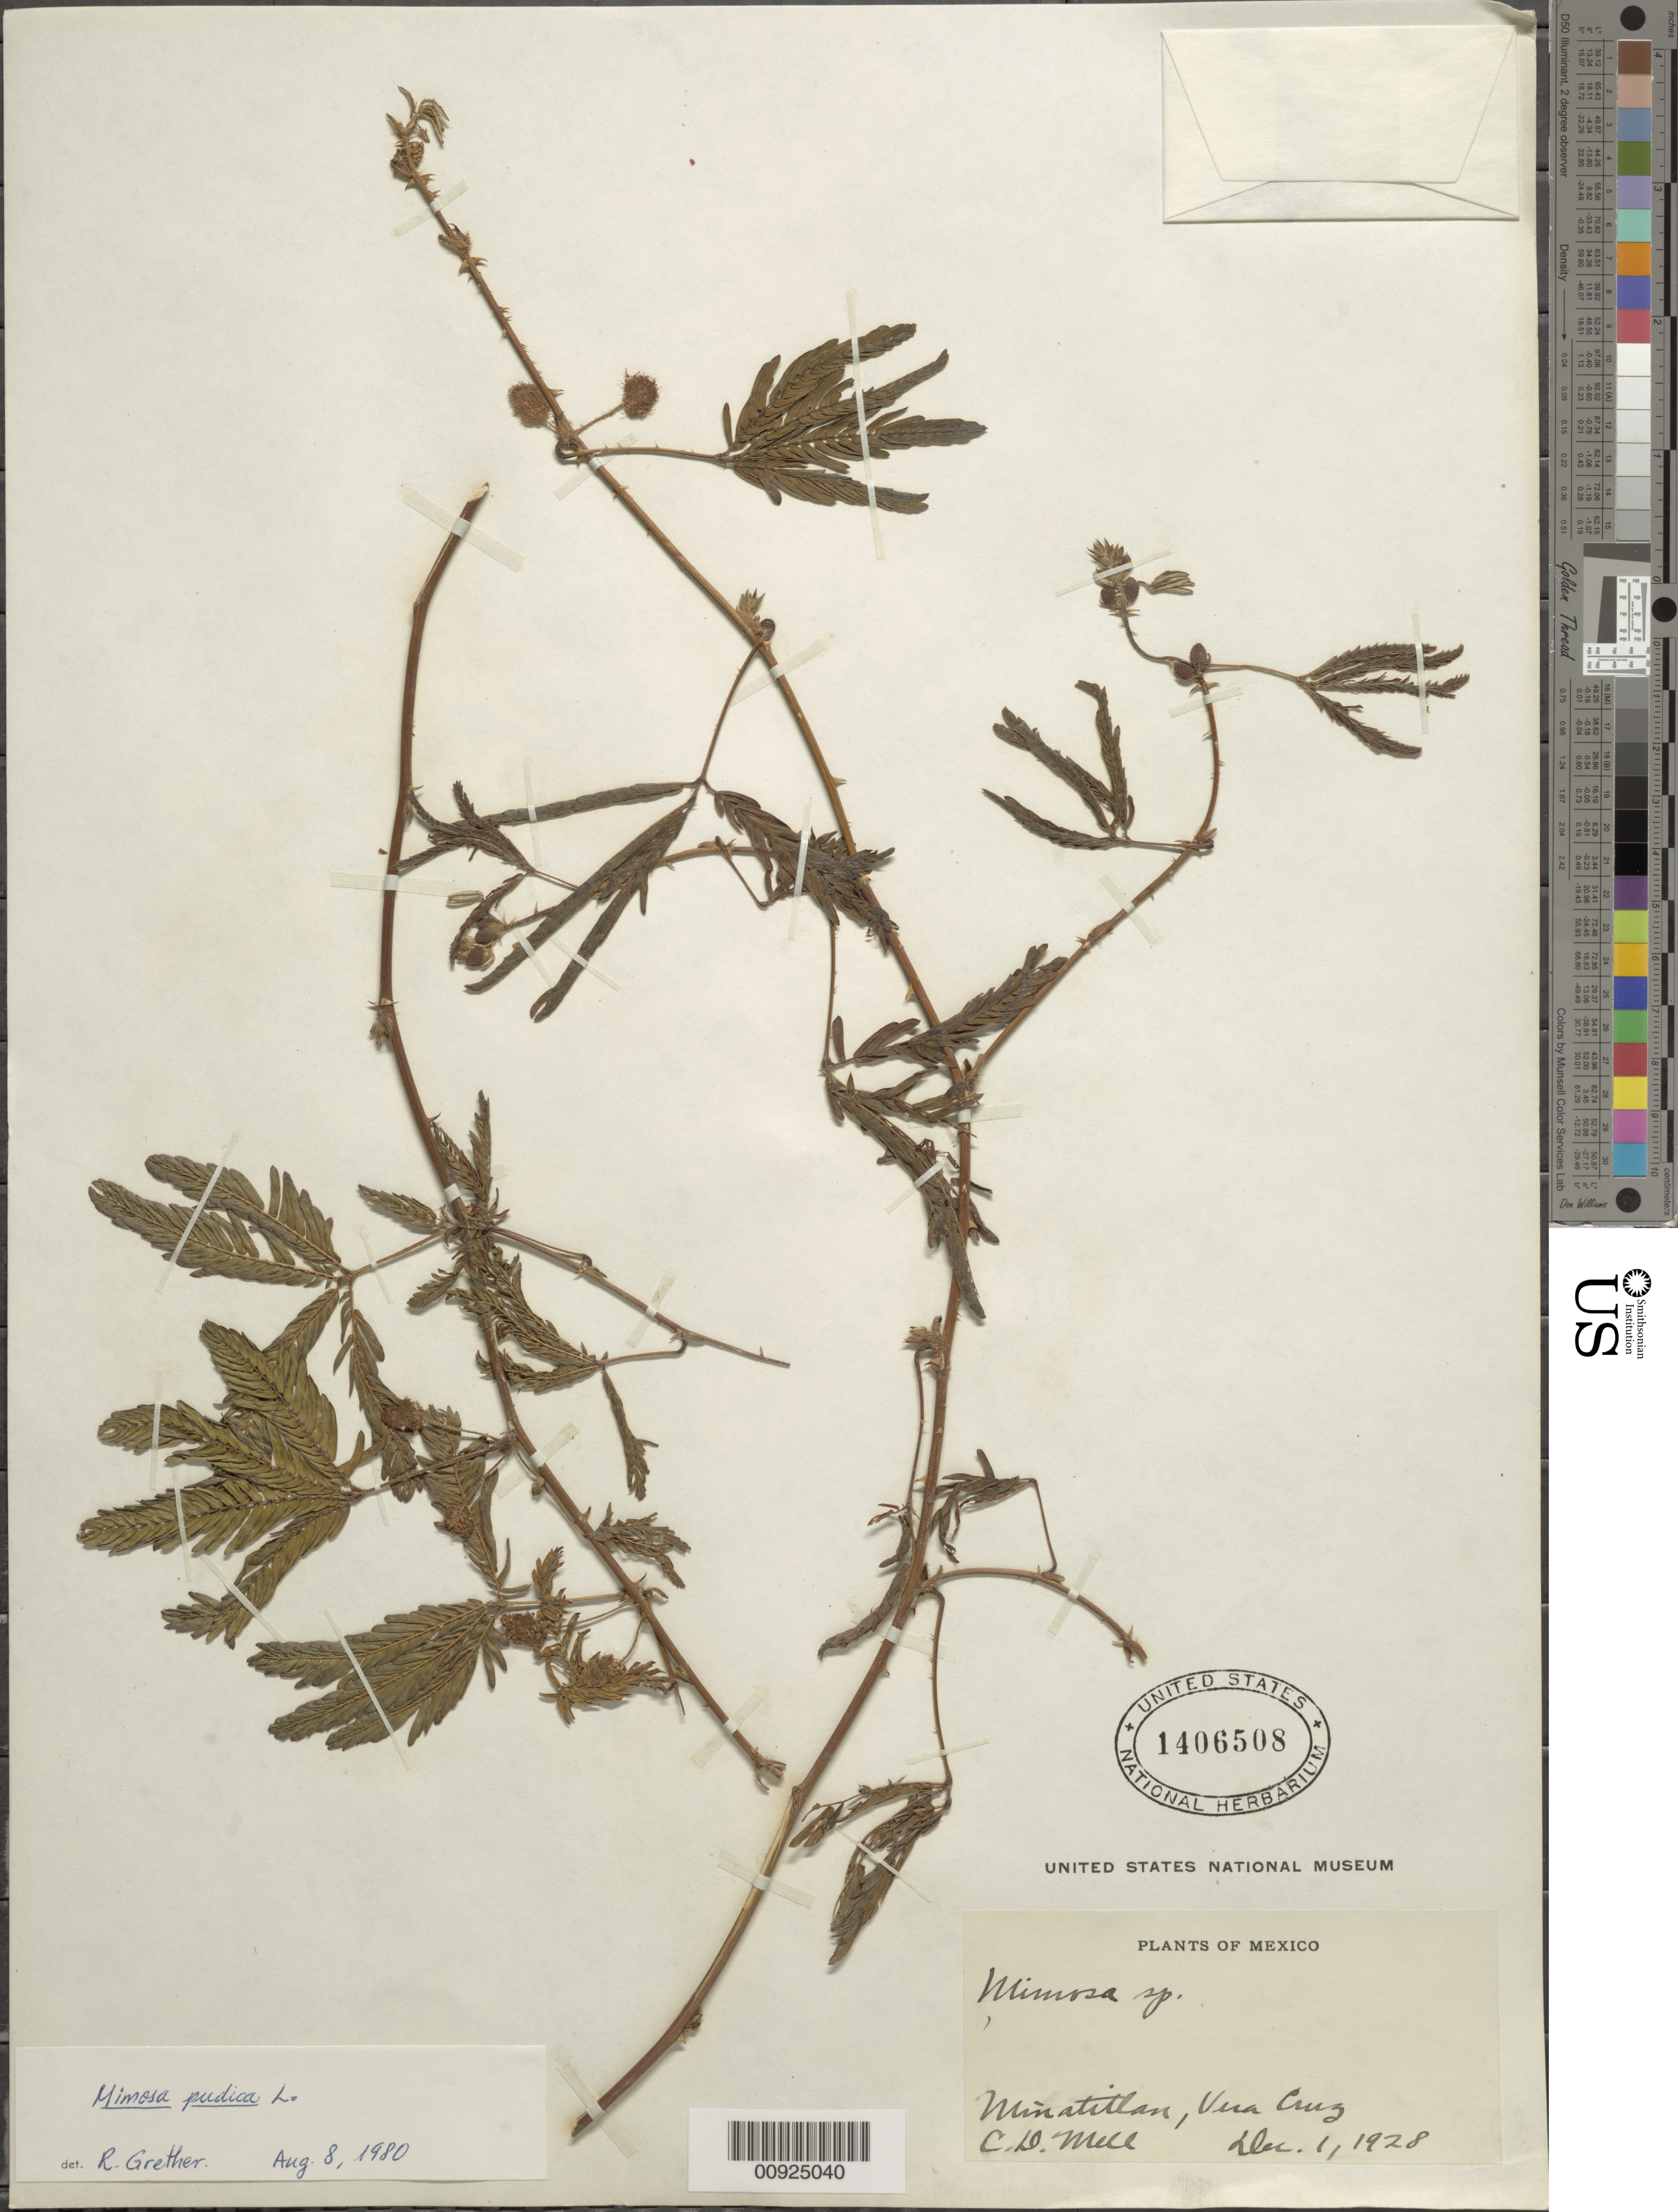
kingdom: Plantae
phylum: Tracheophyta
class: Magnoliopsida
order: Fabales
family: Fabaceae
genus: Mimosa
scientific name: Mimosa pudica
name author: L.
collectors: C. D. Mell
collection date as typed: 01 Dec 1928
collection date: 1928-12-01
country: Mexico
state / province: Veracruz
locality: Minatitlán, Veracruz.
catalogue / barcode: US 1406508